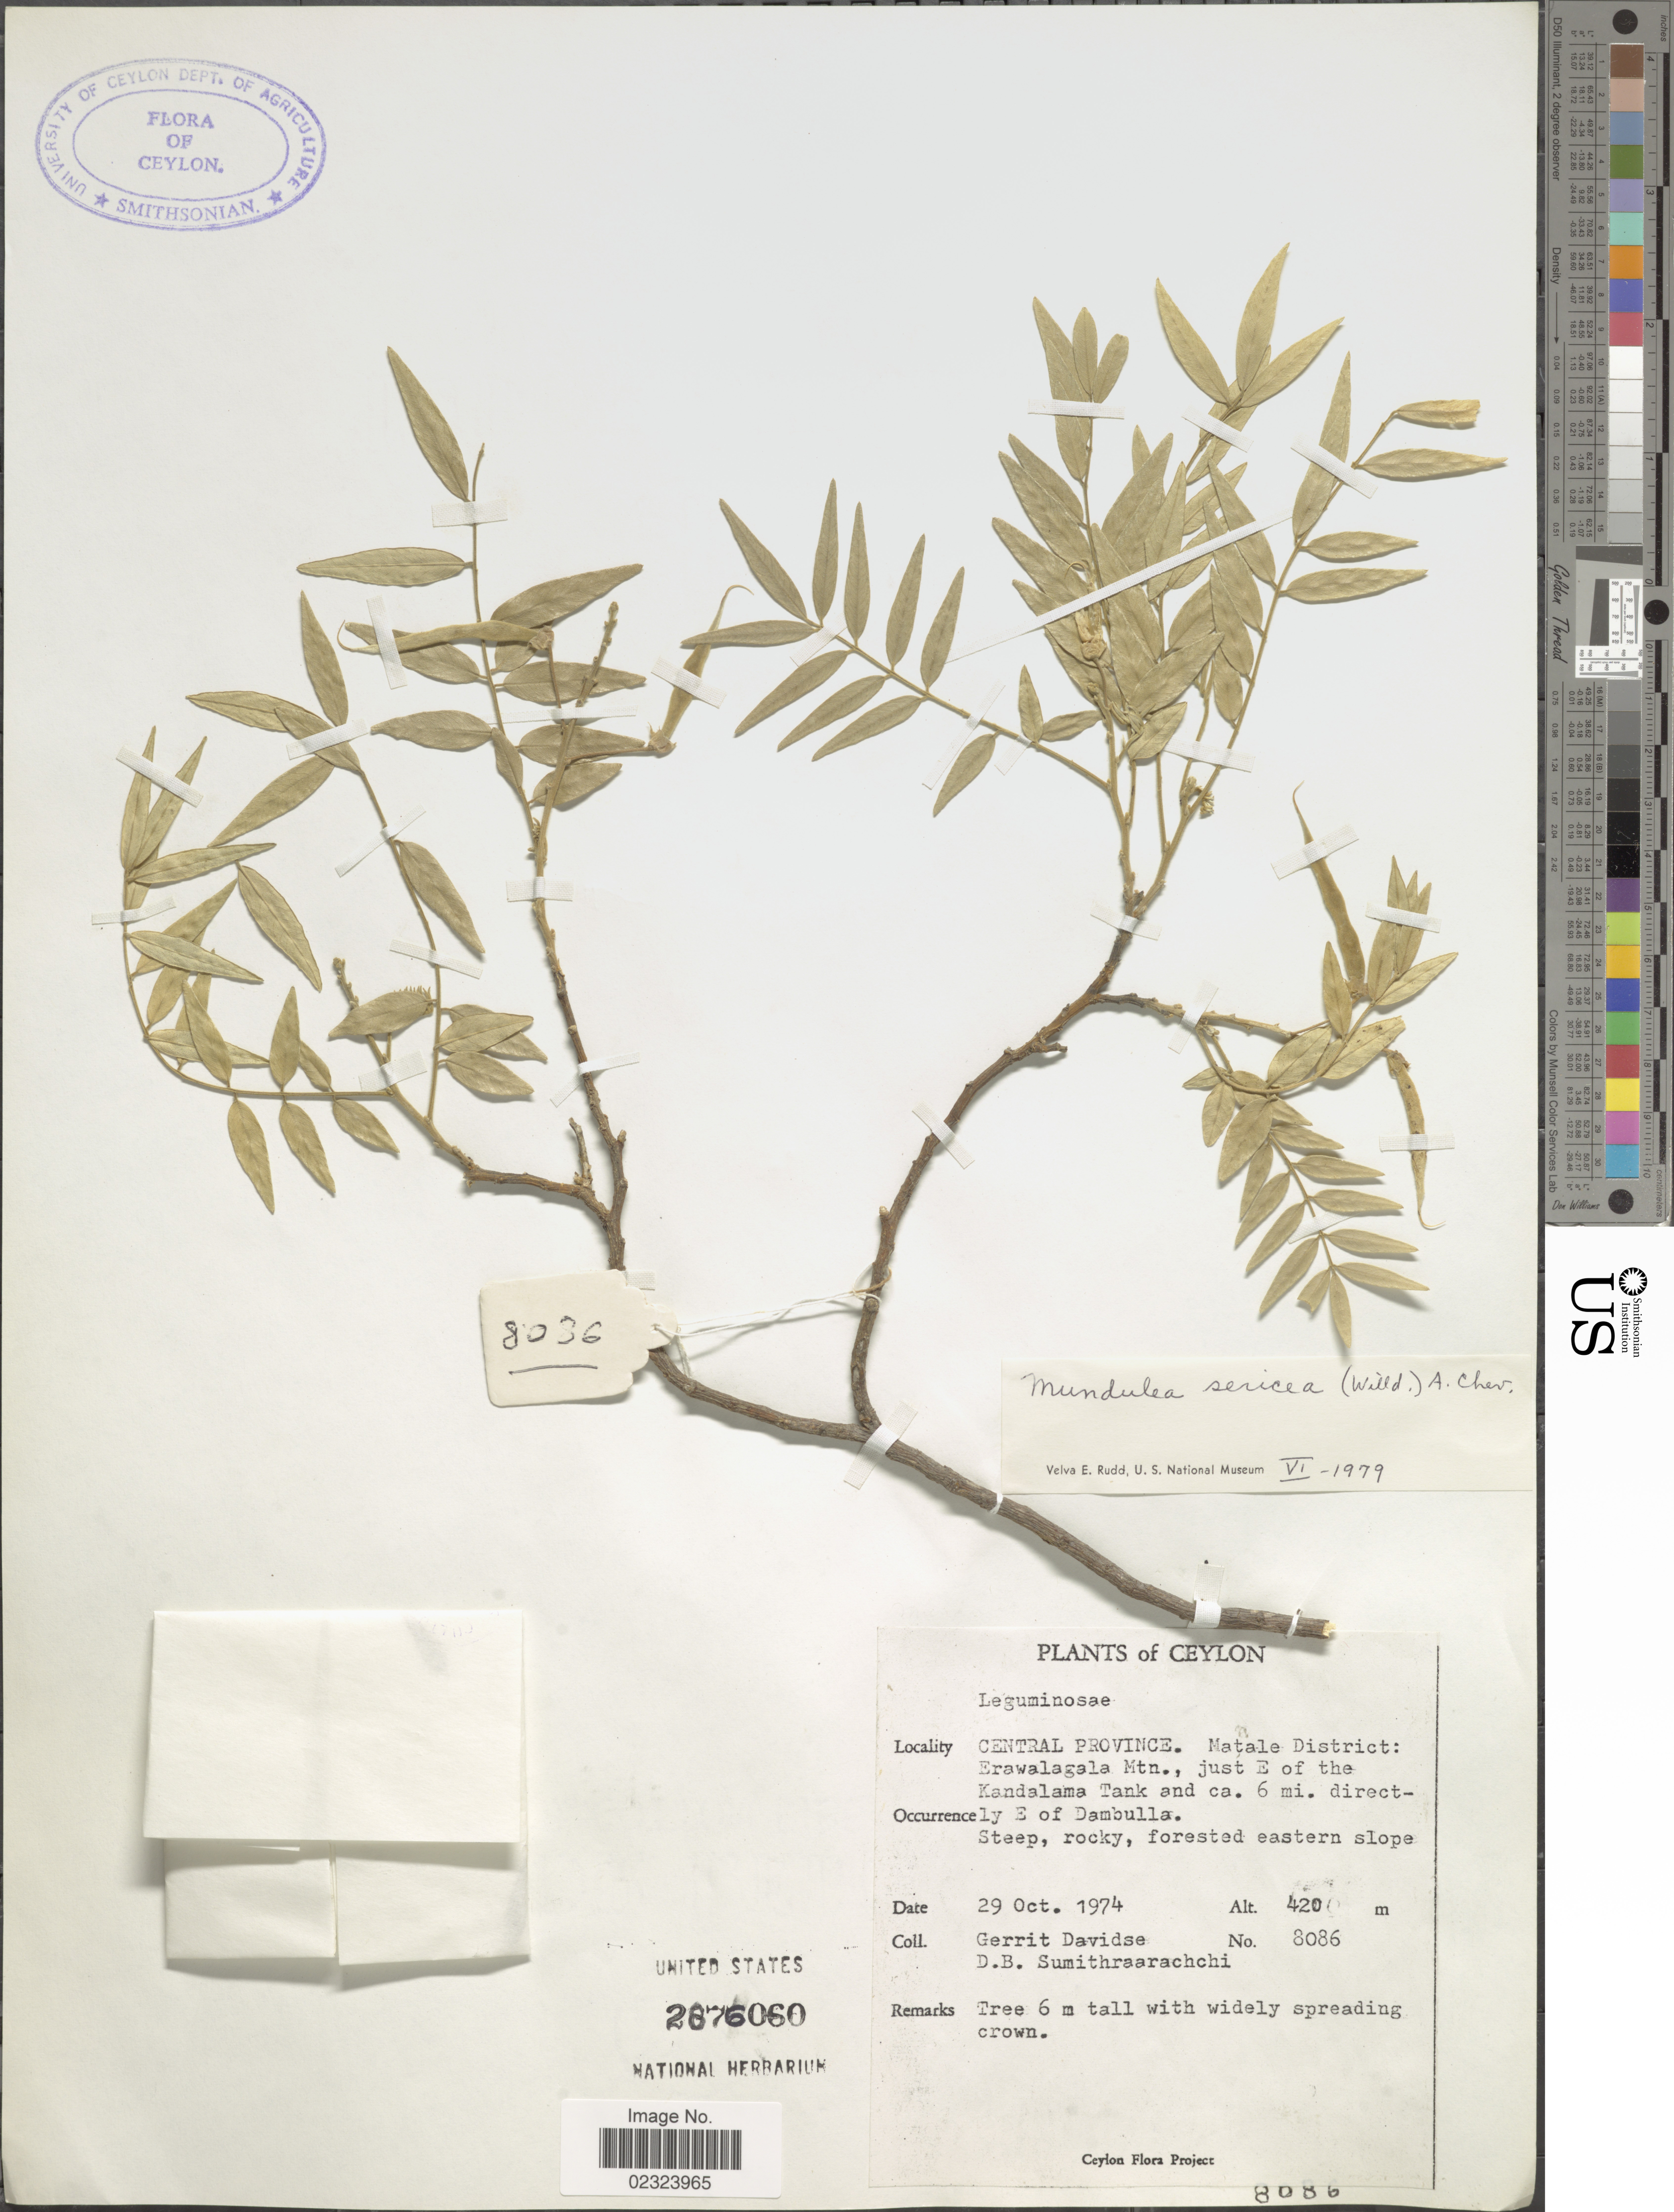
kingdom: Plantae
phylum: Tracheophyta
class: Magnoliopsida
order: Fabales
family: Fabaceae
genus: Mundulea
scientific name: Mundulea sericea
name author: (Willd.) A. Chev.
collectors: G. Davidse & D. B. Sumithraarachchi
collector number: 8086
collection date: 1974-10-29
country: Sri Lanka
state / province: Central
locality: Matale District: Erawalagala Mtn., just E of the Kandalama Tank and ca. 6 mi. directly E of Dambulla. Ceylon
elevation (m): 420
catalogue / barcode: US 2876060